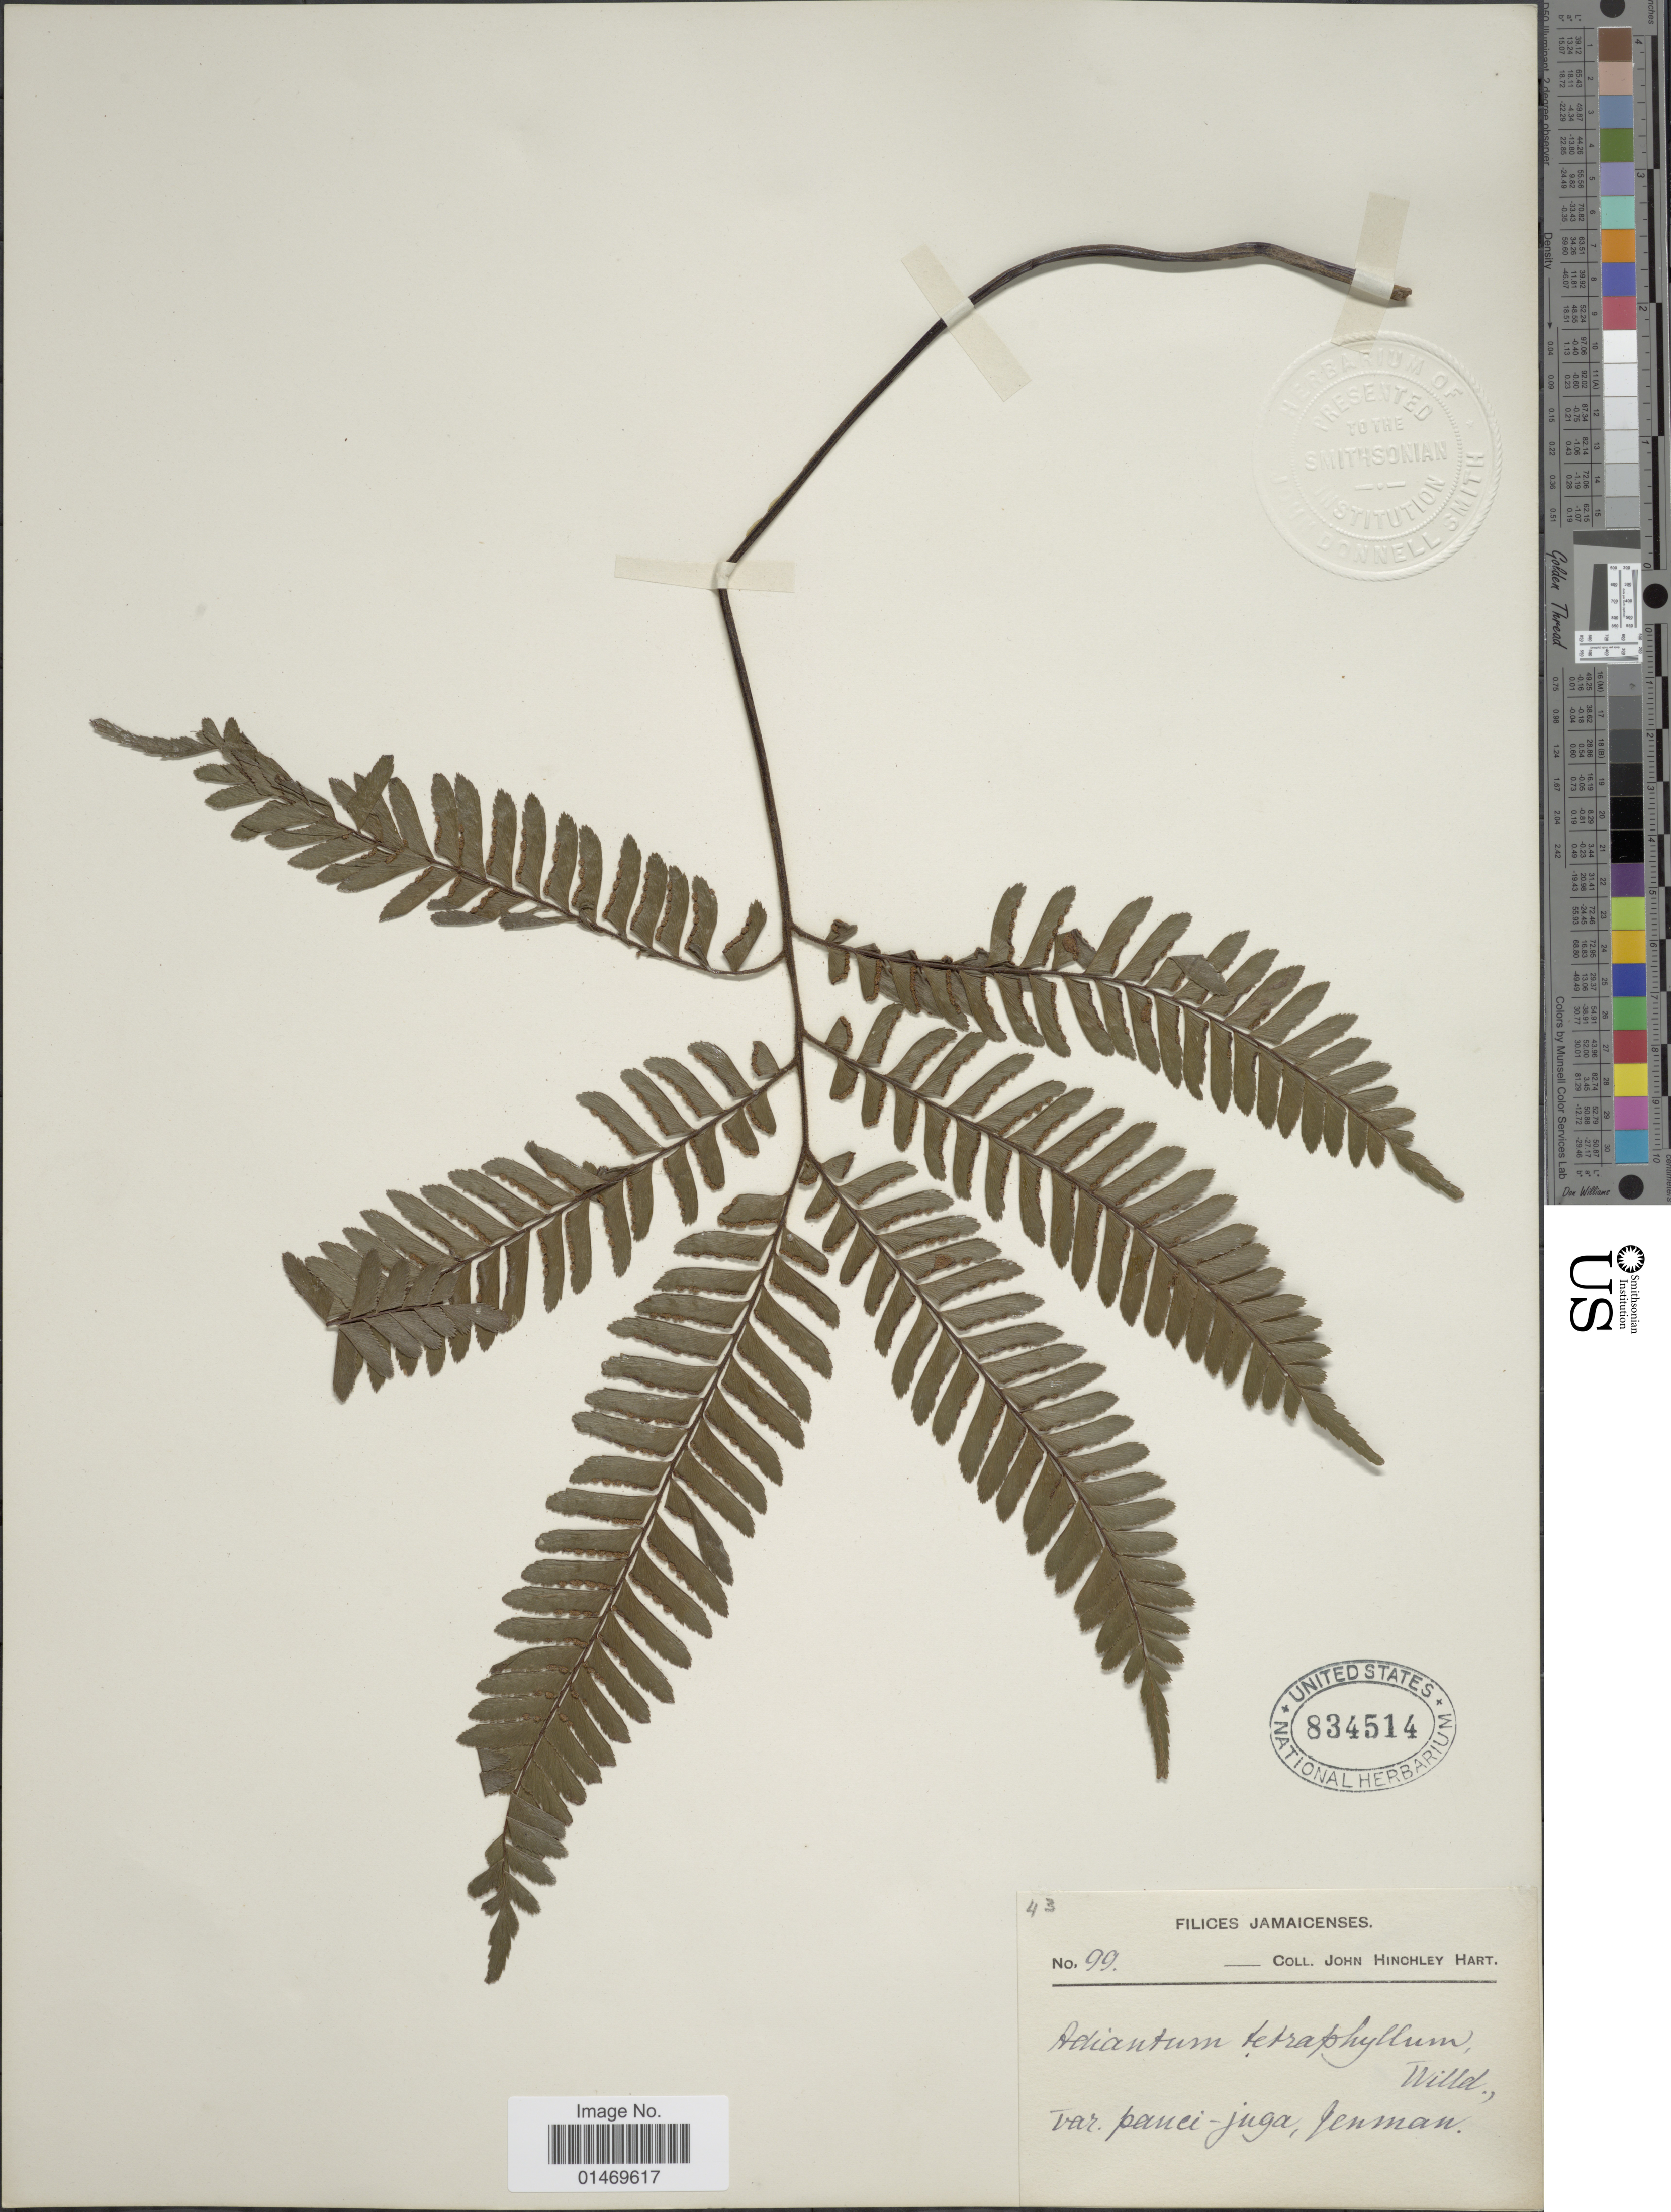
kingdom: Plantae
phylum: Tracheophyta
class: Polypodiopsida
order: Polypodiales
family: Pteridaceae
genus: Adiantum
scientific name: Adiantum tetraphyllum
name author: Humb. & Bonpl. ex Willd.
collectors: J. H. Hart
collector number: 99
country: Jamaica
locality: Filices Jamaicenses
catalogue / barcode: US 834514